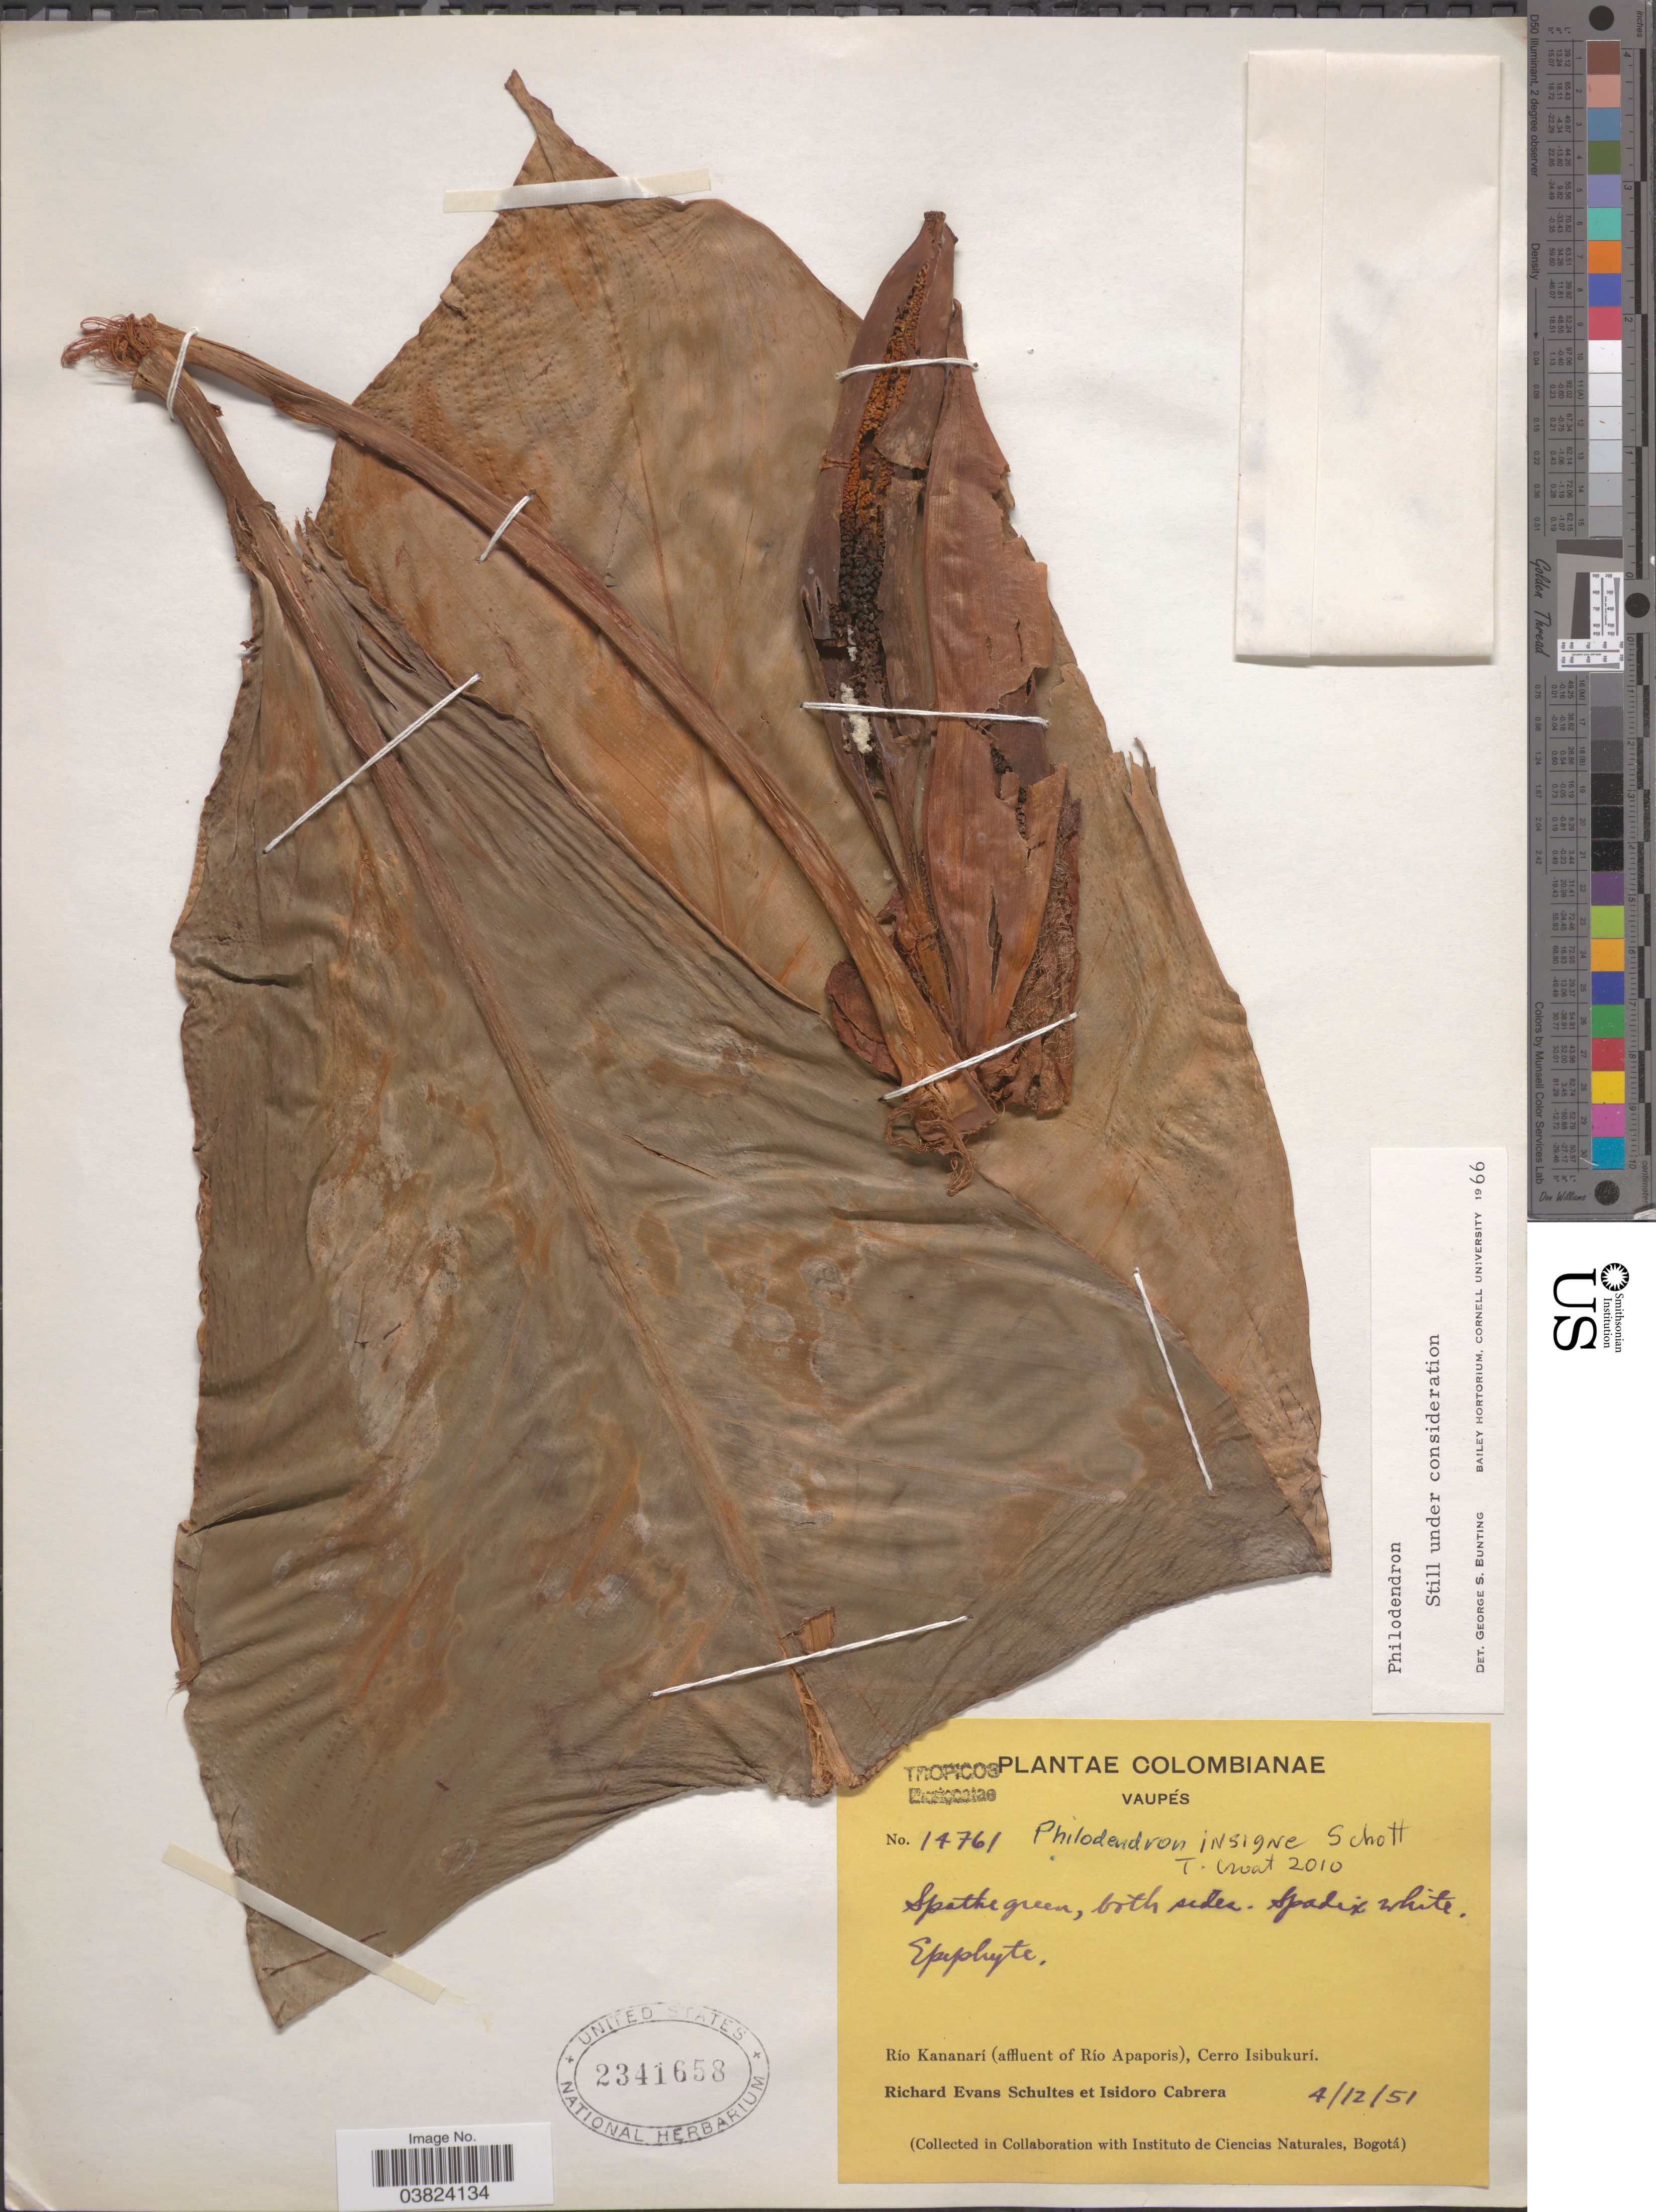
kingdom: Plantae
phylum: Tracheophyta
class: Liliopsida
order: Alismatales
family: Araceae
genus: Philodendron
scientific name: Philodendron insigne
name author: Schott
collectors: R. E. Schultes & I. Cabrera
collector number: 14761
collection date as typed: Transcribed d/m/y: 4/12/51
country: Colombia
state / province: Vaupés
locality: Río Kananarí (affluent of Río Apaporis), Cerro Isibukurí.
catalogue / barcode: US 2341658